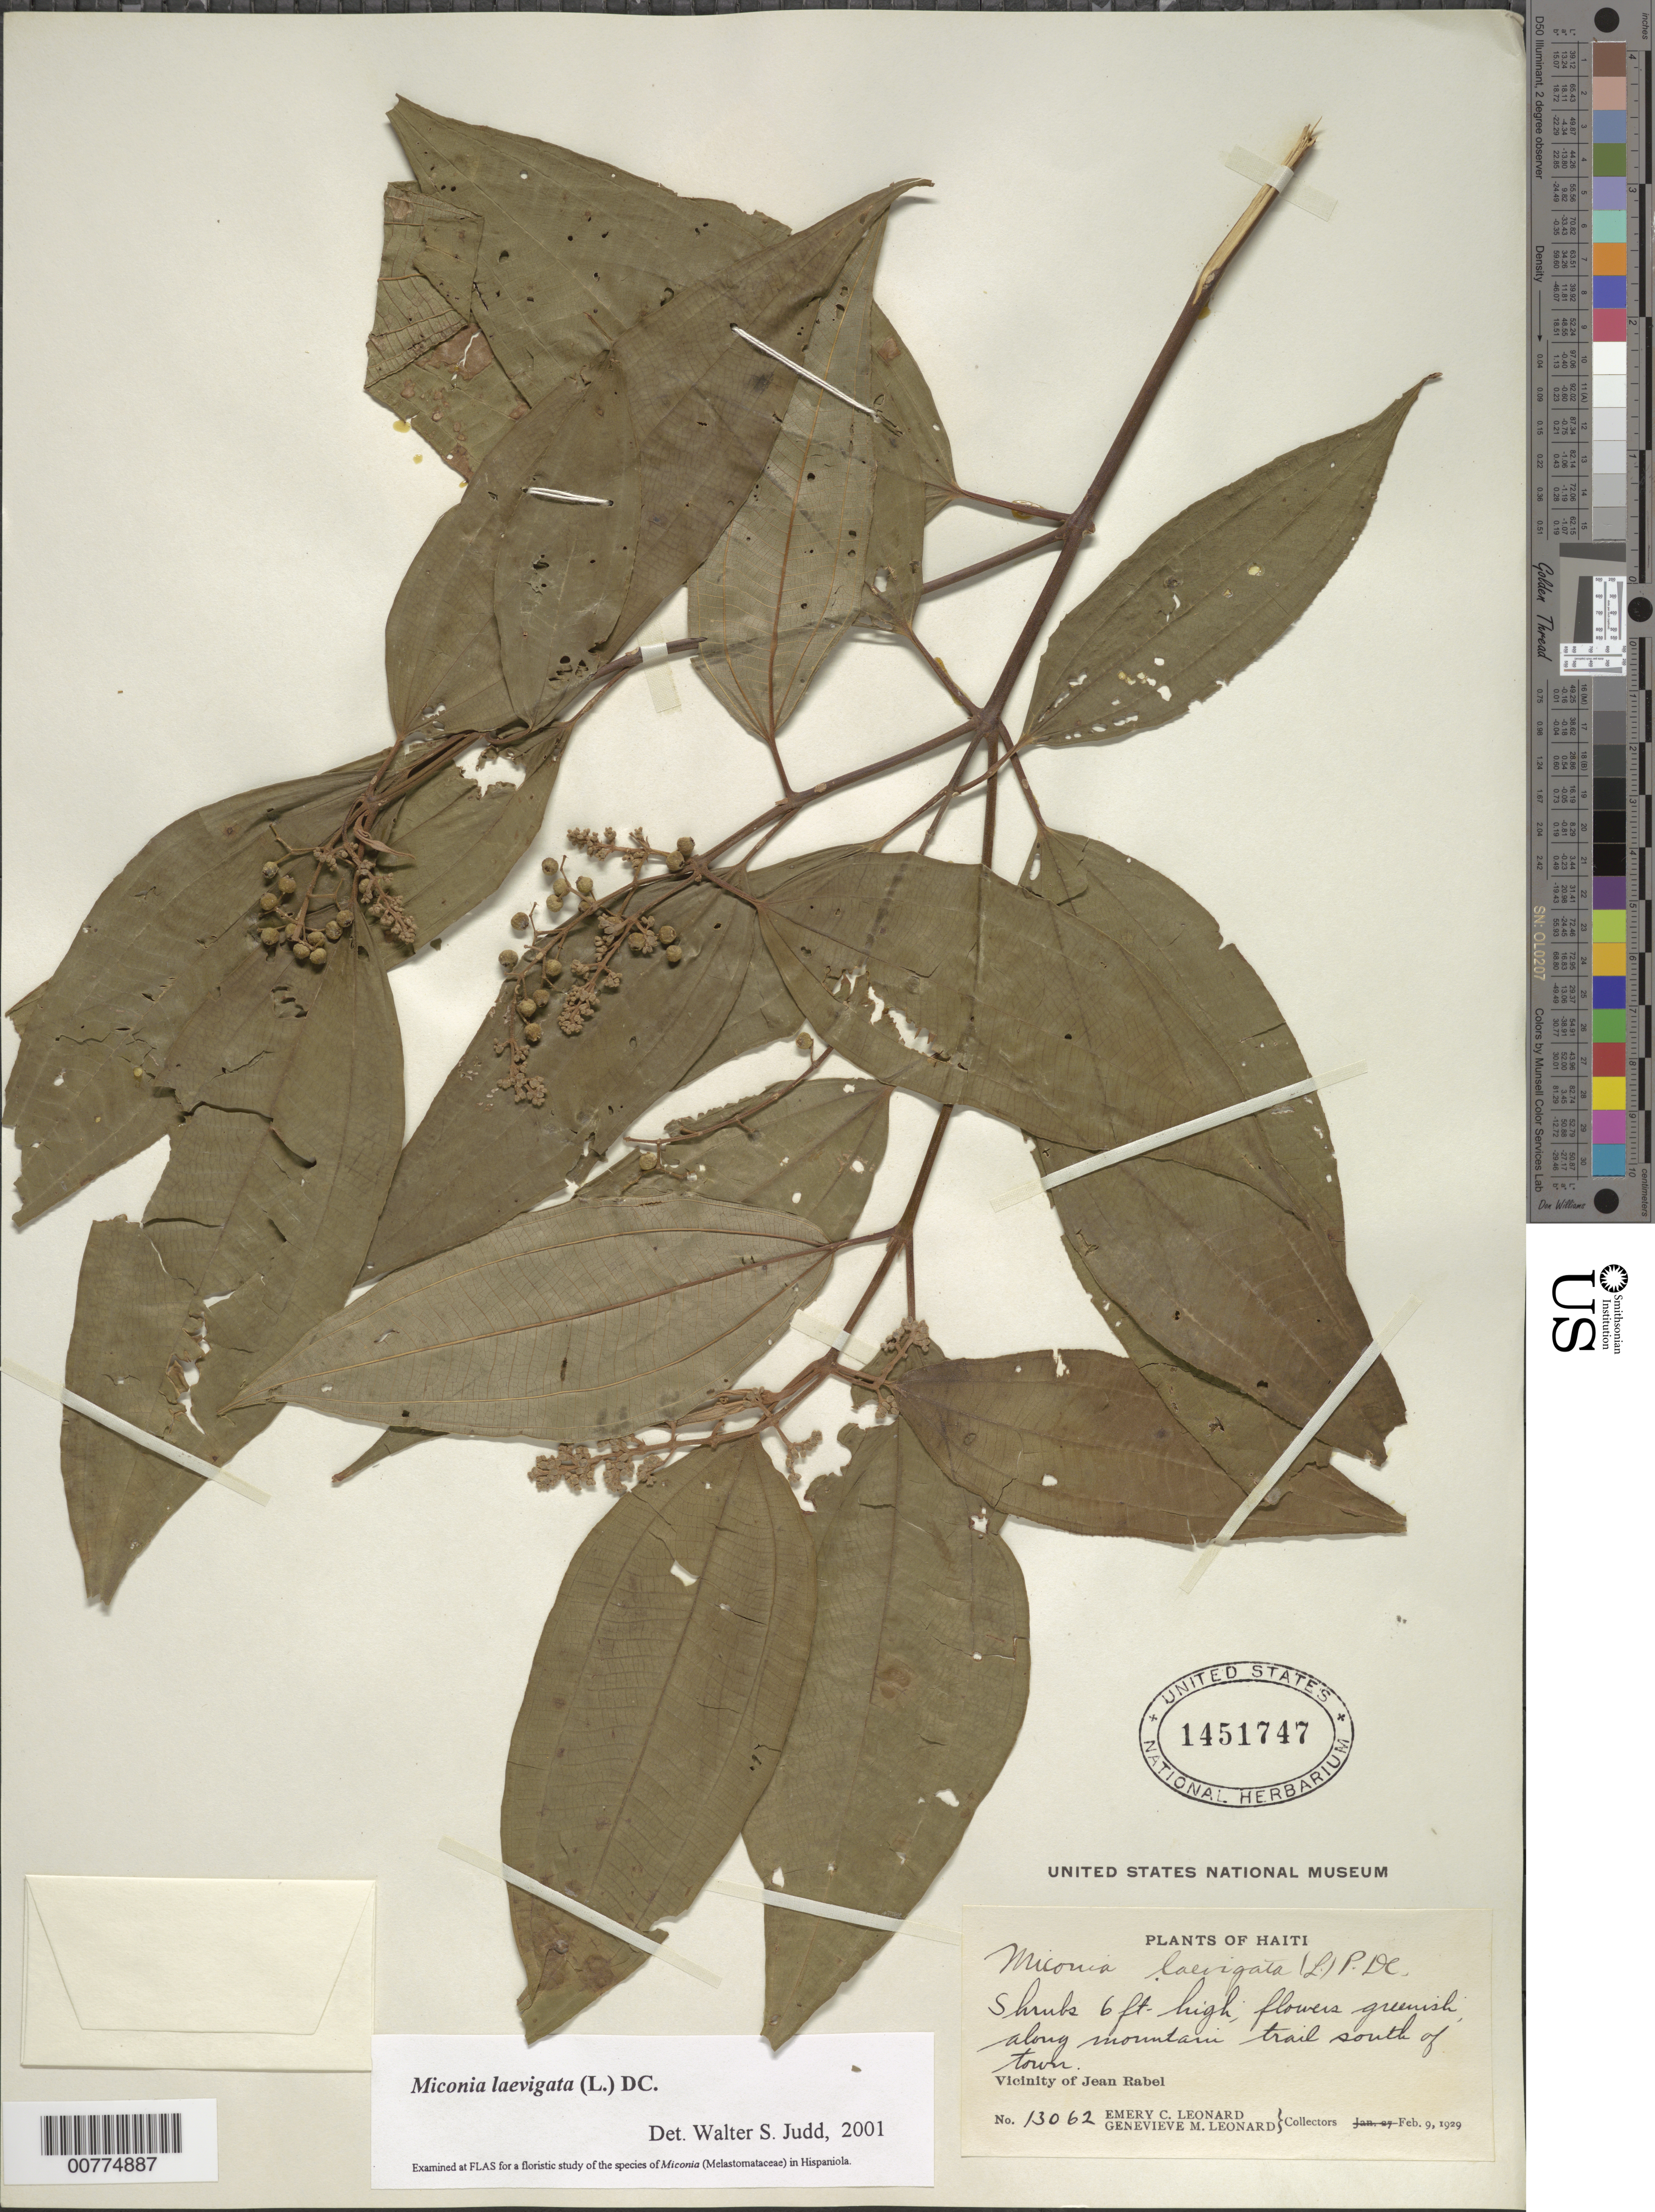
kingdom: Plantae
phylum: Tracheophyta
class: Magnoliopsida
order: Myrtales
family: Melastomataceae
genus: Miconia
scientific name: Miconia laevigata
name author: (L.) D. Don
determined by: Judd, Walter S.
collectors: E. C. Leonard & G. M. Leonard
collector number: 13062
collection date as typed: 09 Feb 1929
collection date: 1929-02-09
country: Haiti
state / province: Nord-Ouest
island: Hispaniola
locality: Vicinity of Jean Rabel, along mountain trail south of town.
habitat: Mountain trail.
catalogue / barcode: US 1451747